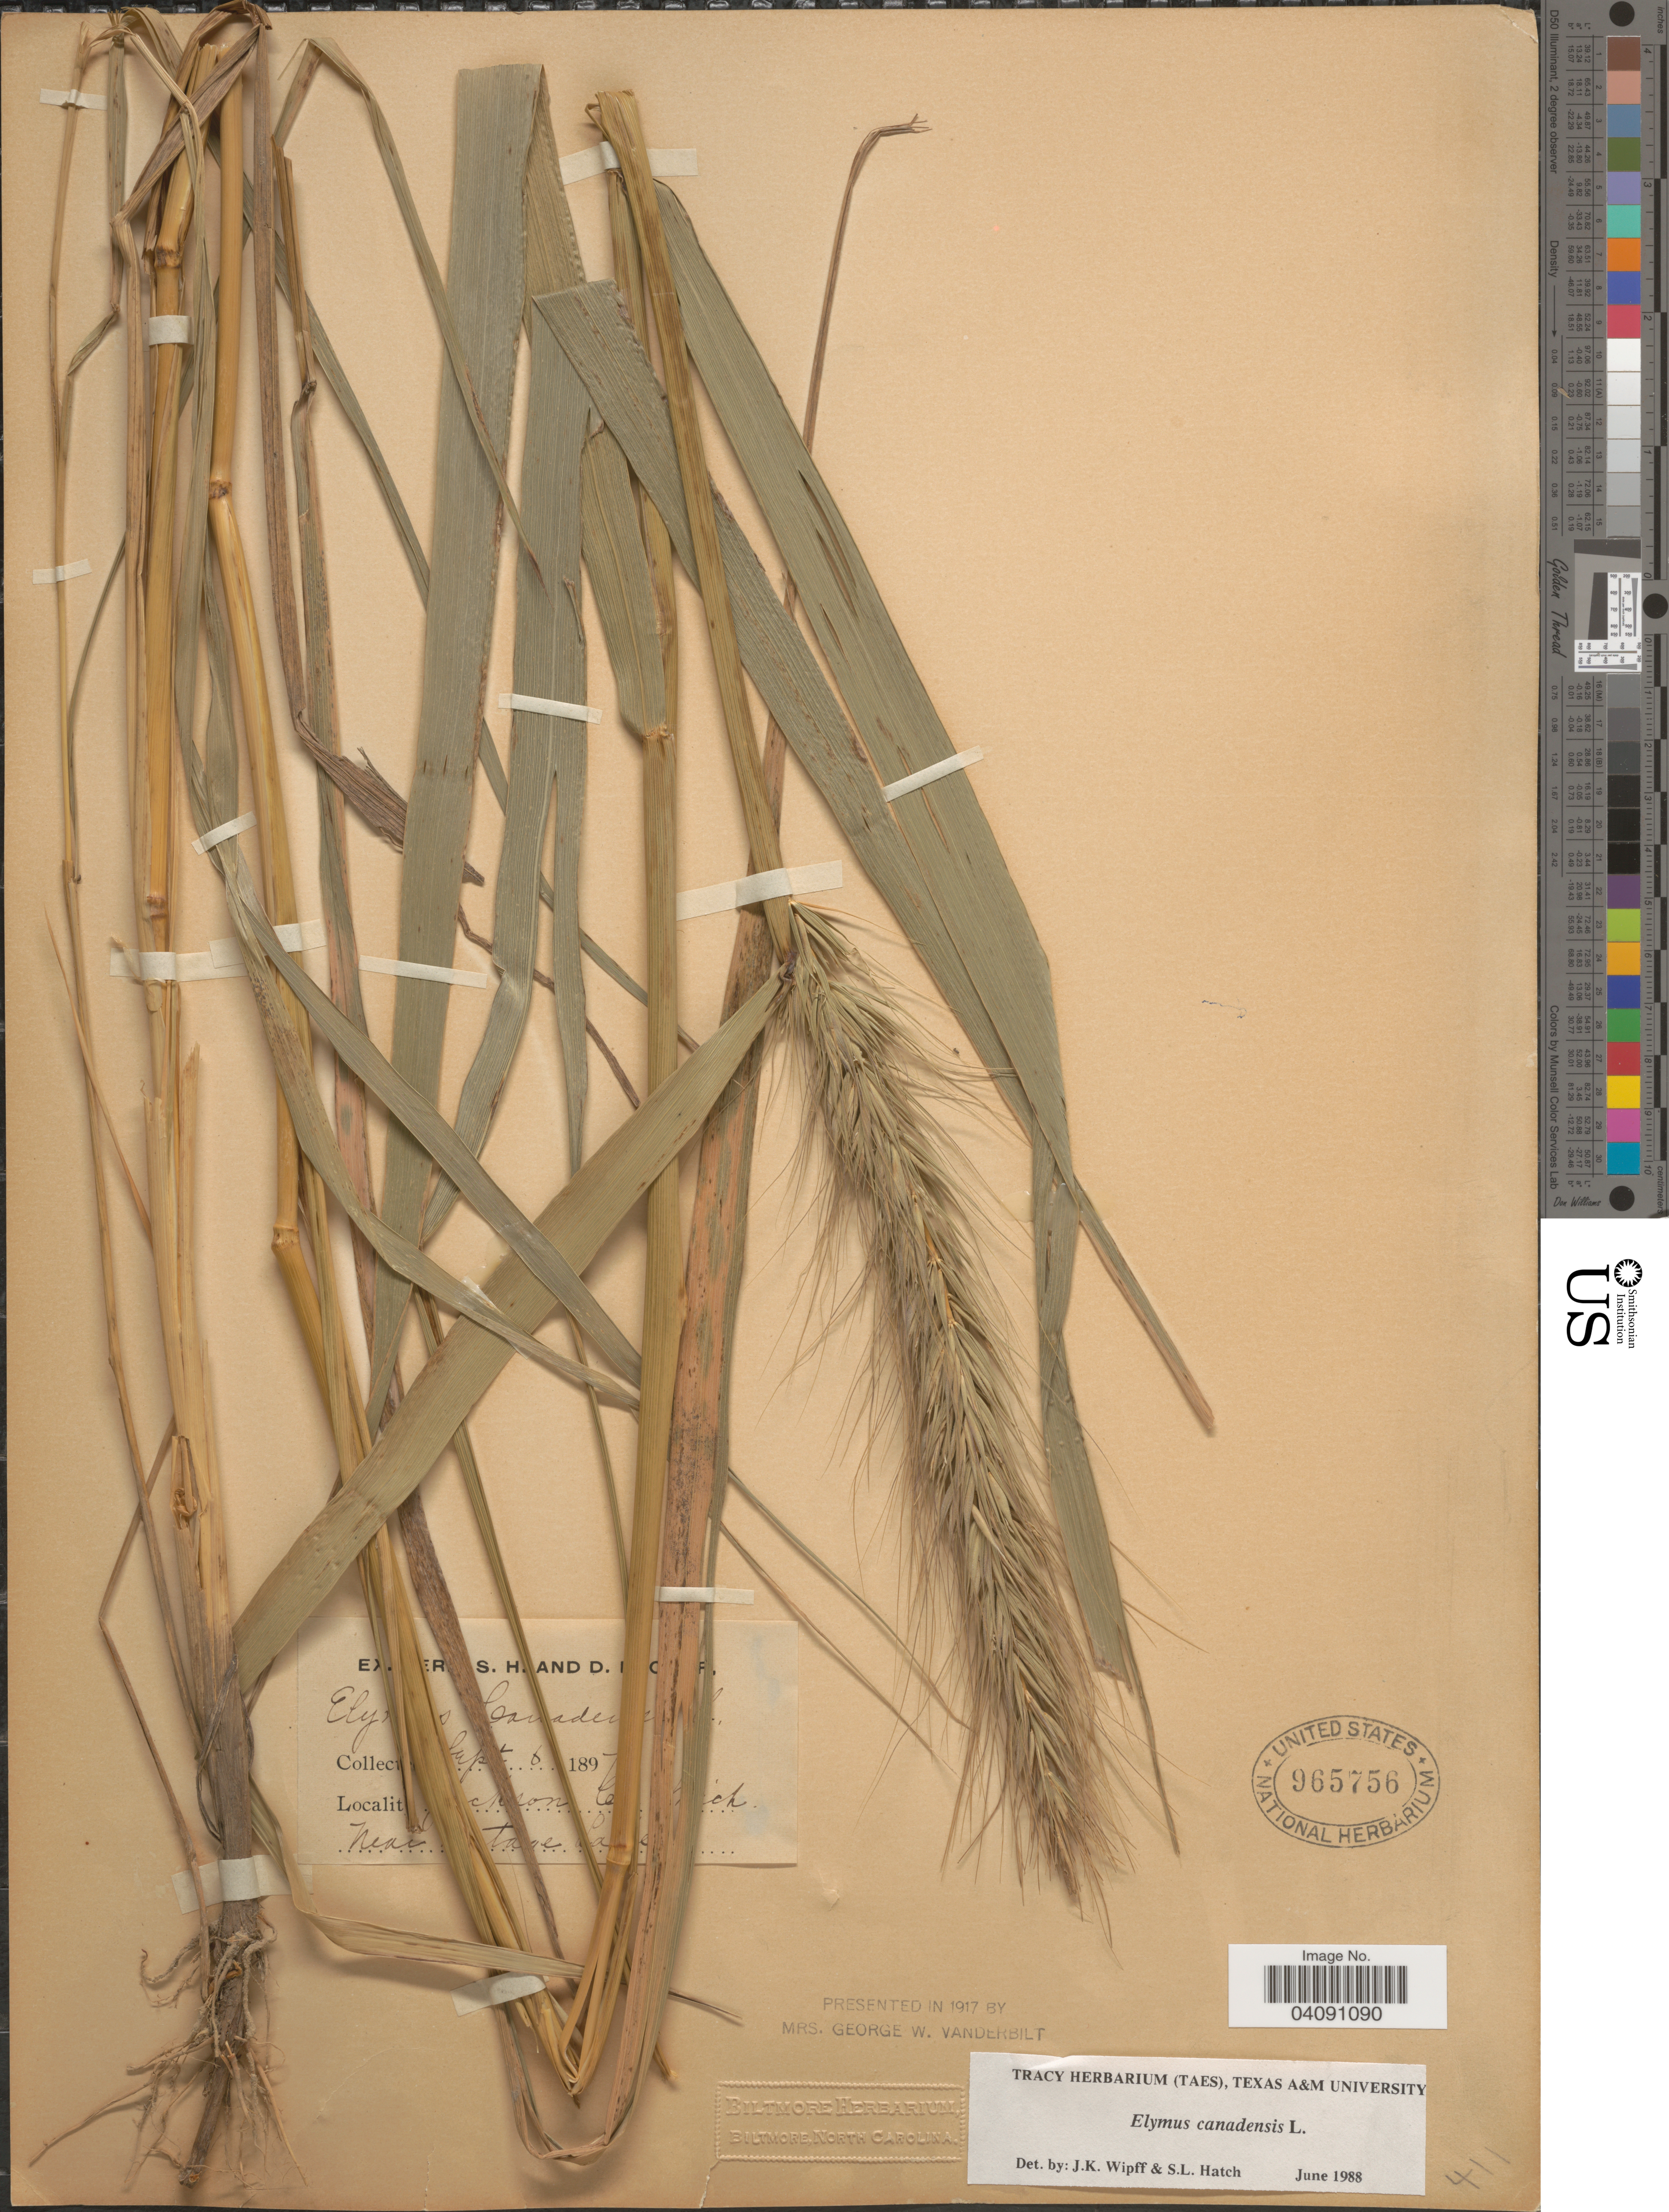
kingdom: Plantae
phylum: Tracheophyta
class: Liliopsida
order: Poales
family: Poaceae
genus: Elymus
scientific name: Elymus canadensis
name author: L.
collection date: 1897-09-06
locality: [illegible text]c[illegible text]on C[illegible text]ch. Near [illegible text]ta[illegible text].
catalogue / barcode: US 965756